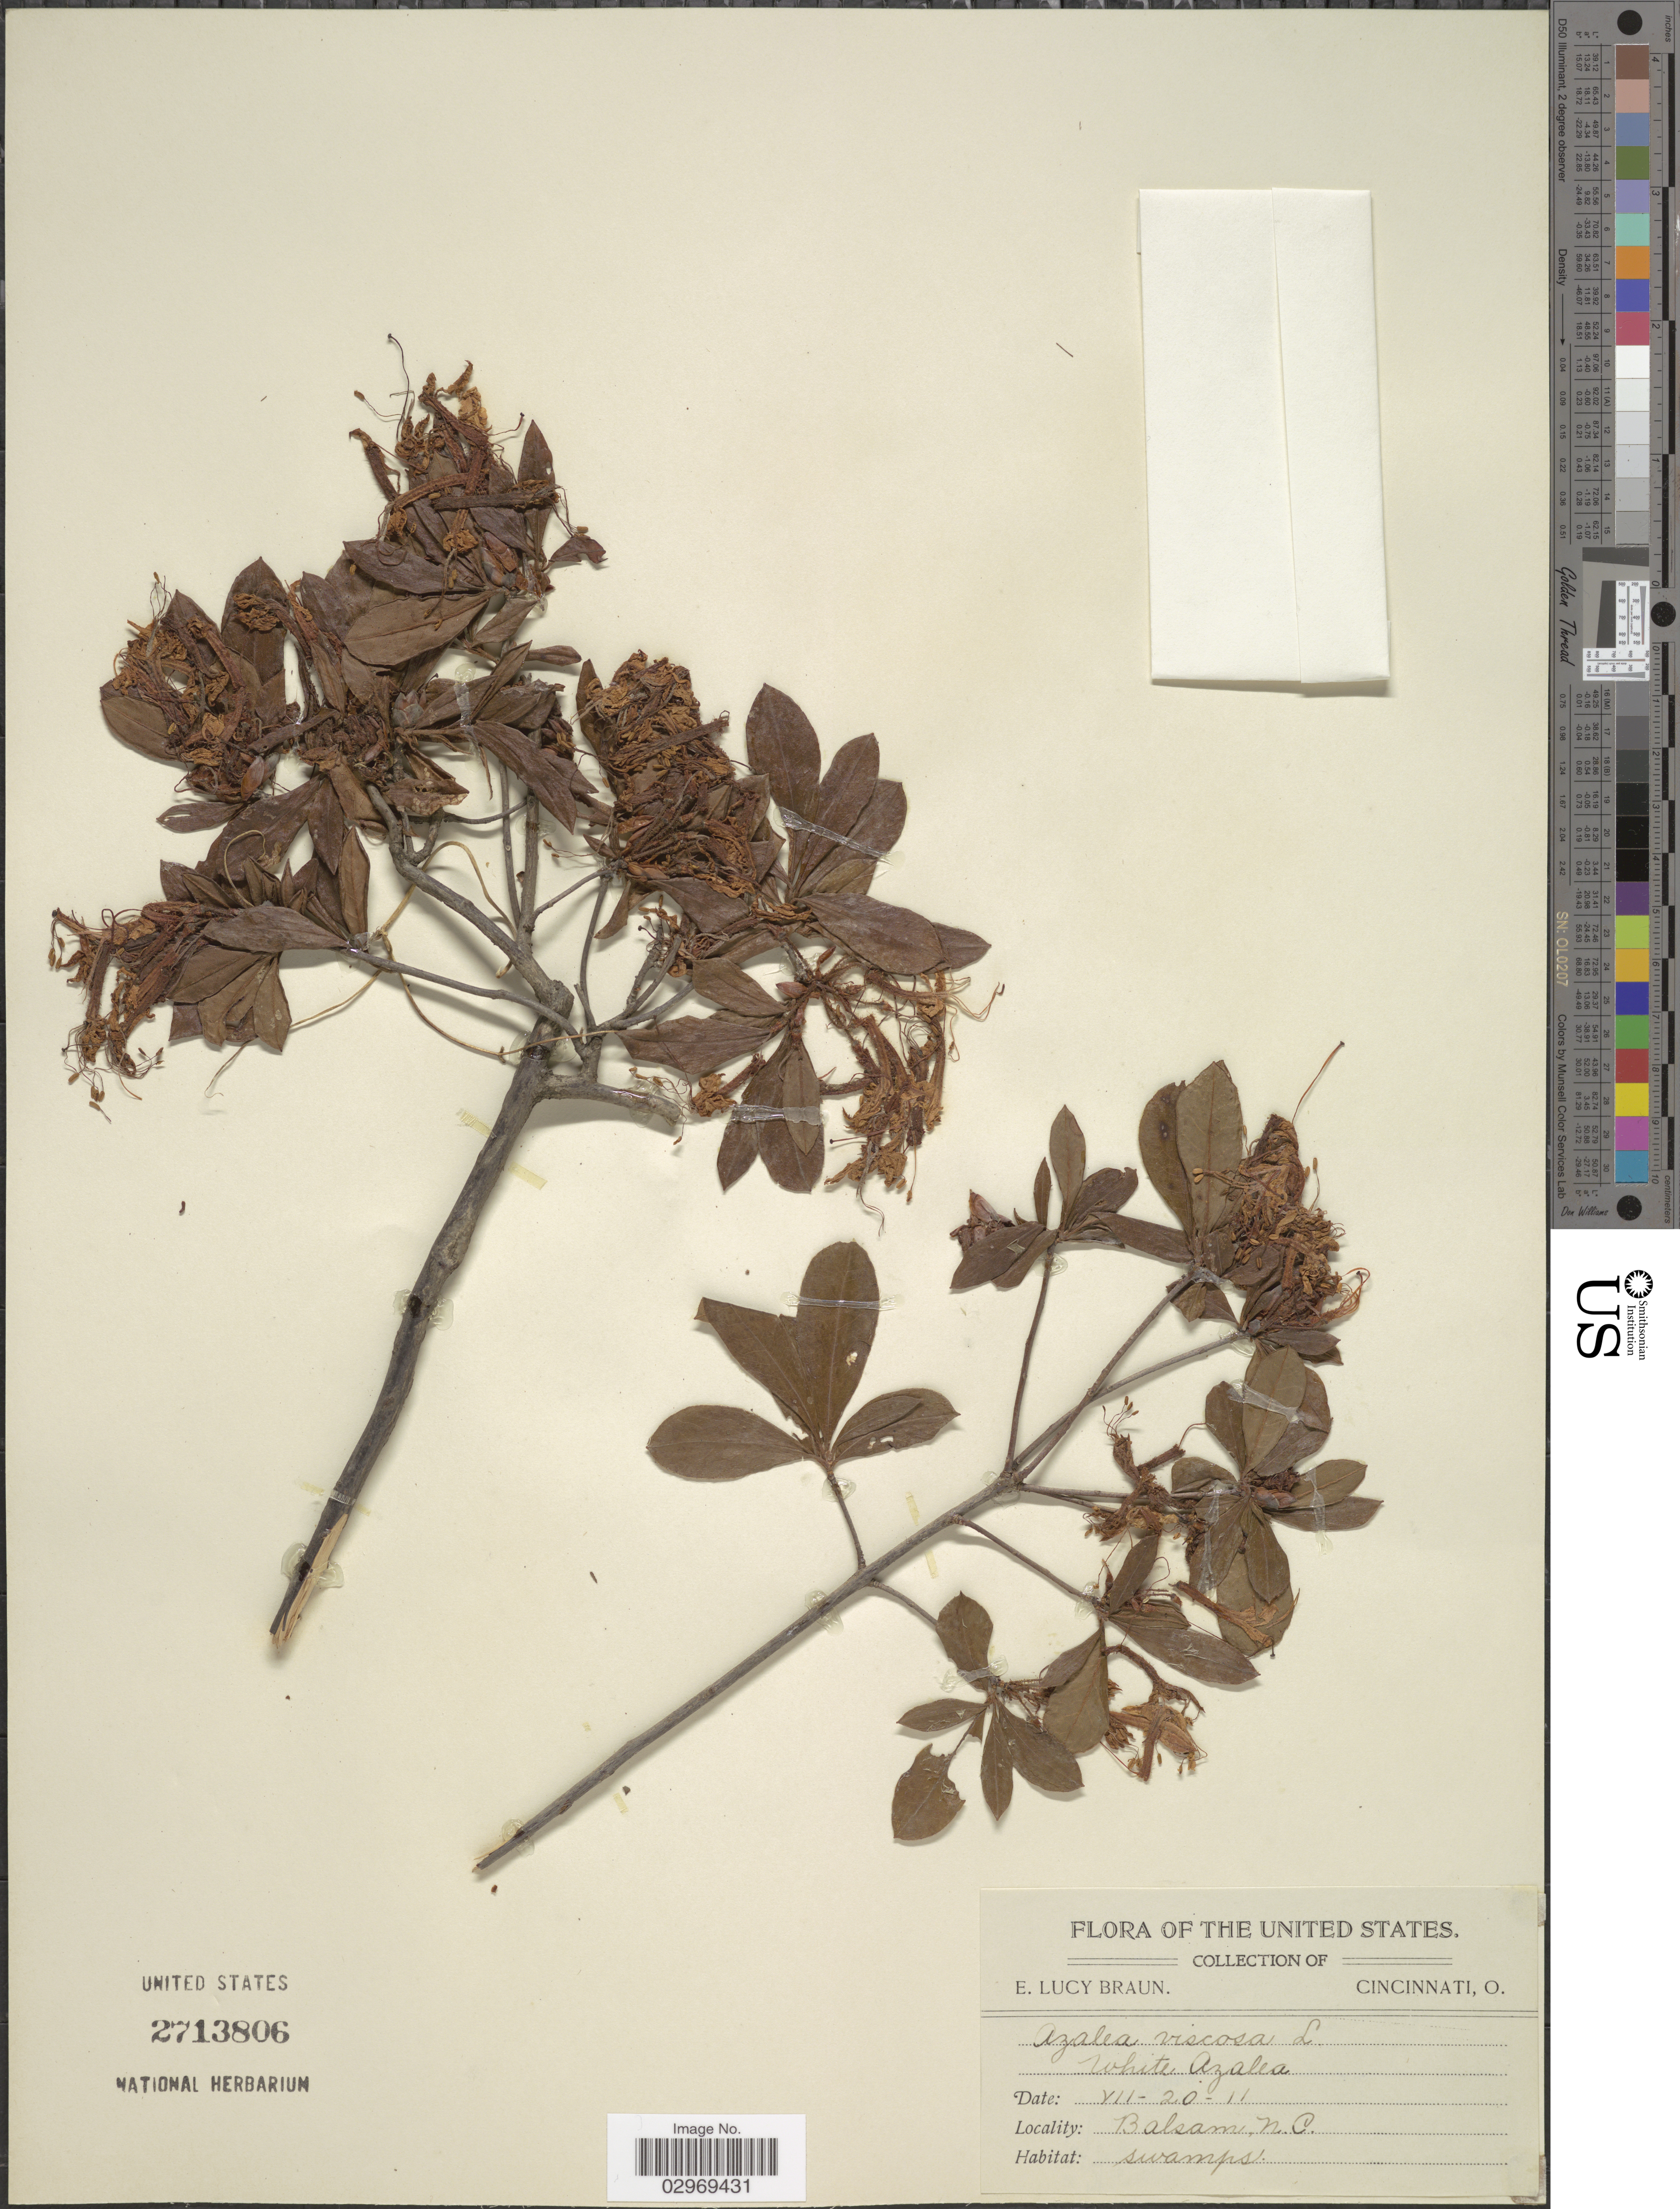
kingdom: Plantae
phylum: Tracheophyta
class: Magnoliopsida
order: Ericales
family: Ericaceae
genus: Rhododendron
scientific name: Rhododendron viscosum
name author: (L.) Torr.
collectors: E. L. Braun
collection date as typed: Transcribed d/m/y: 20/7/11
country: United States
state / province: North Carolina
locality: Balsam.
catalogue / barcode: US 2713806